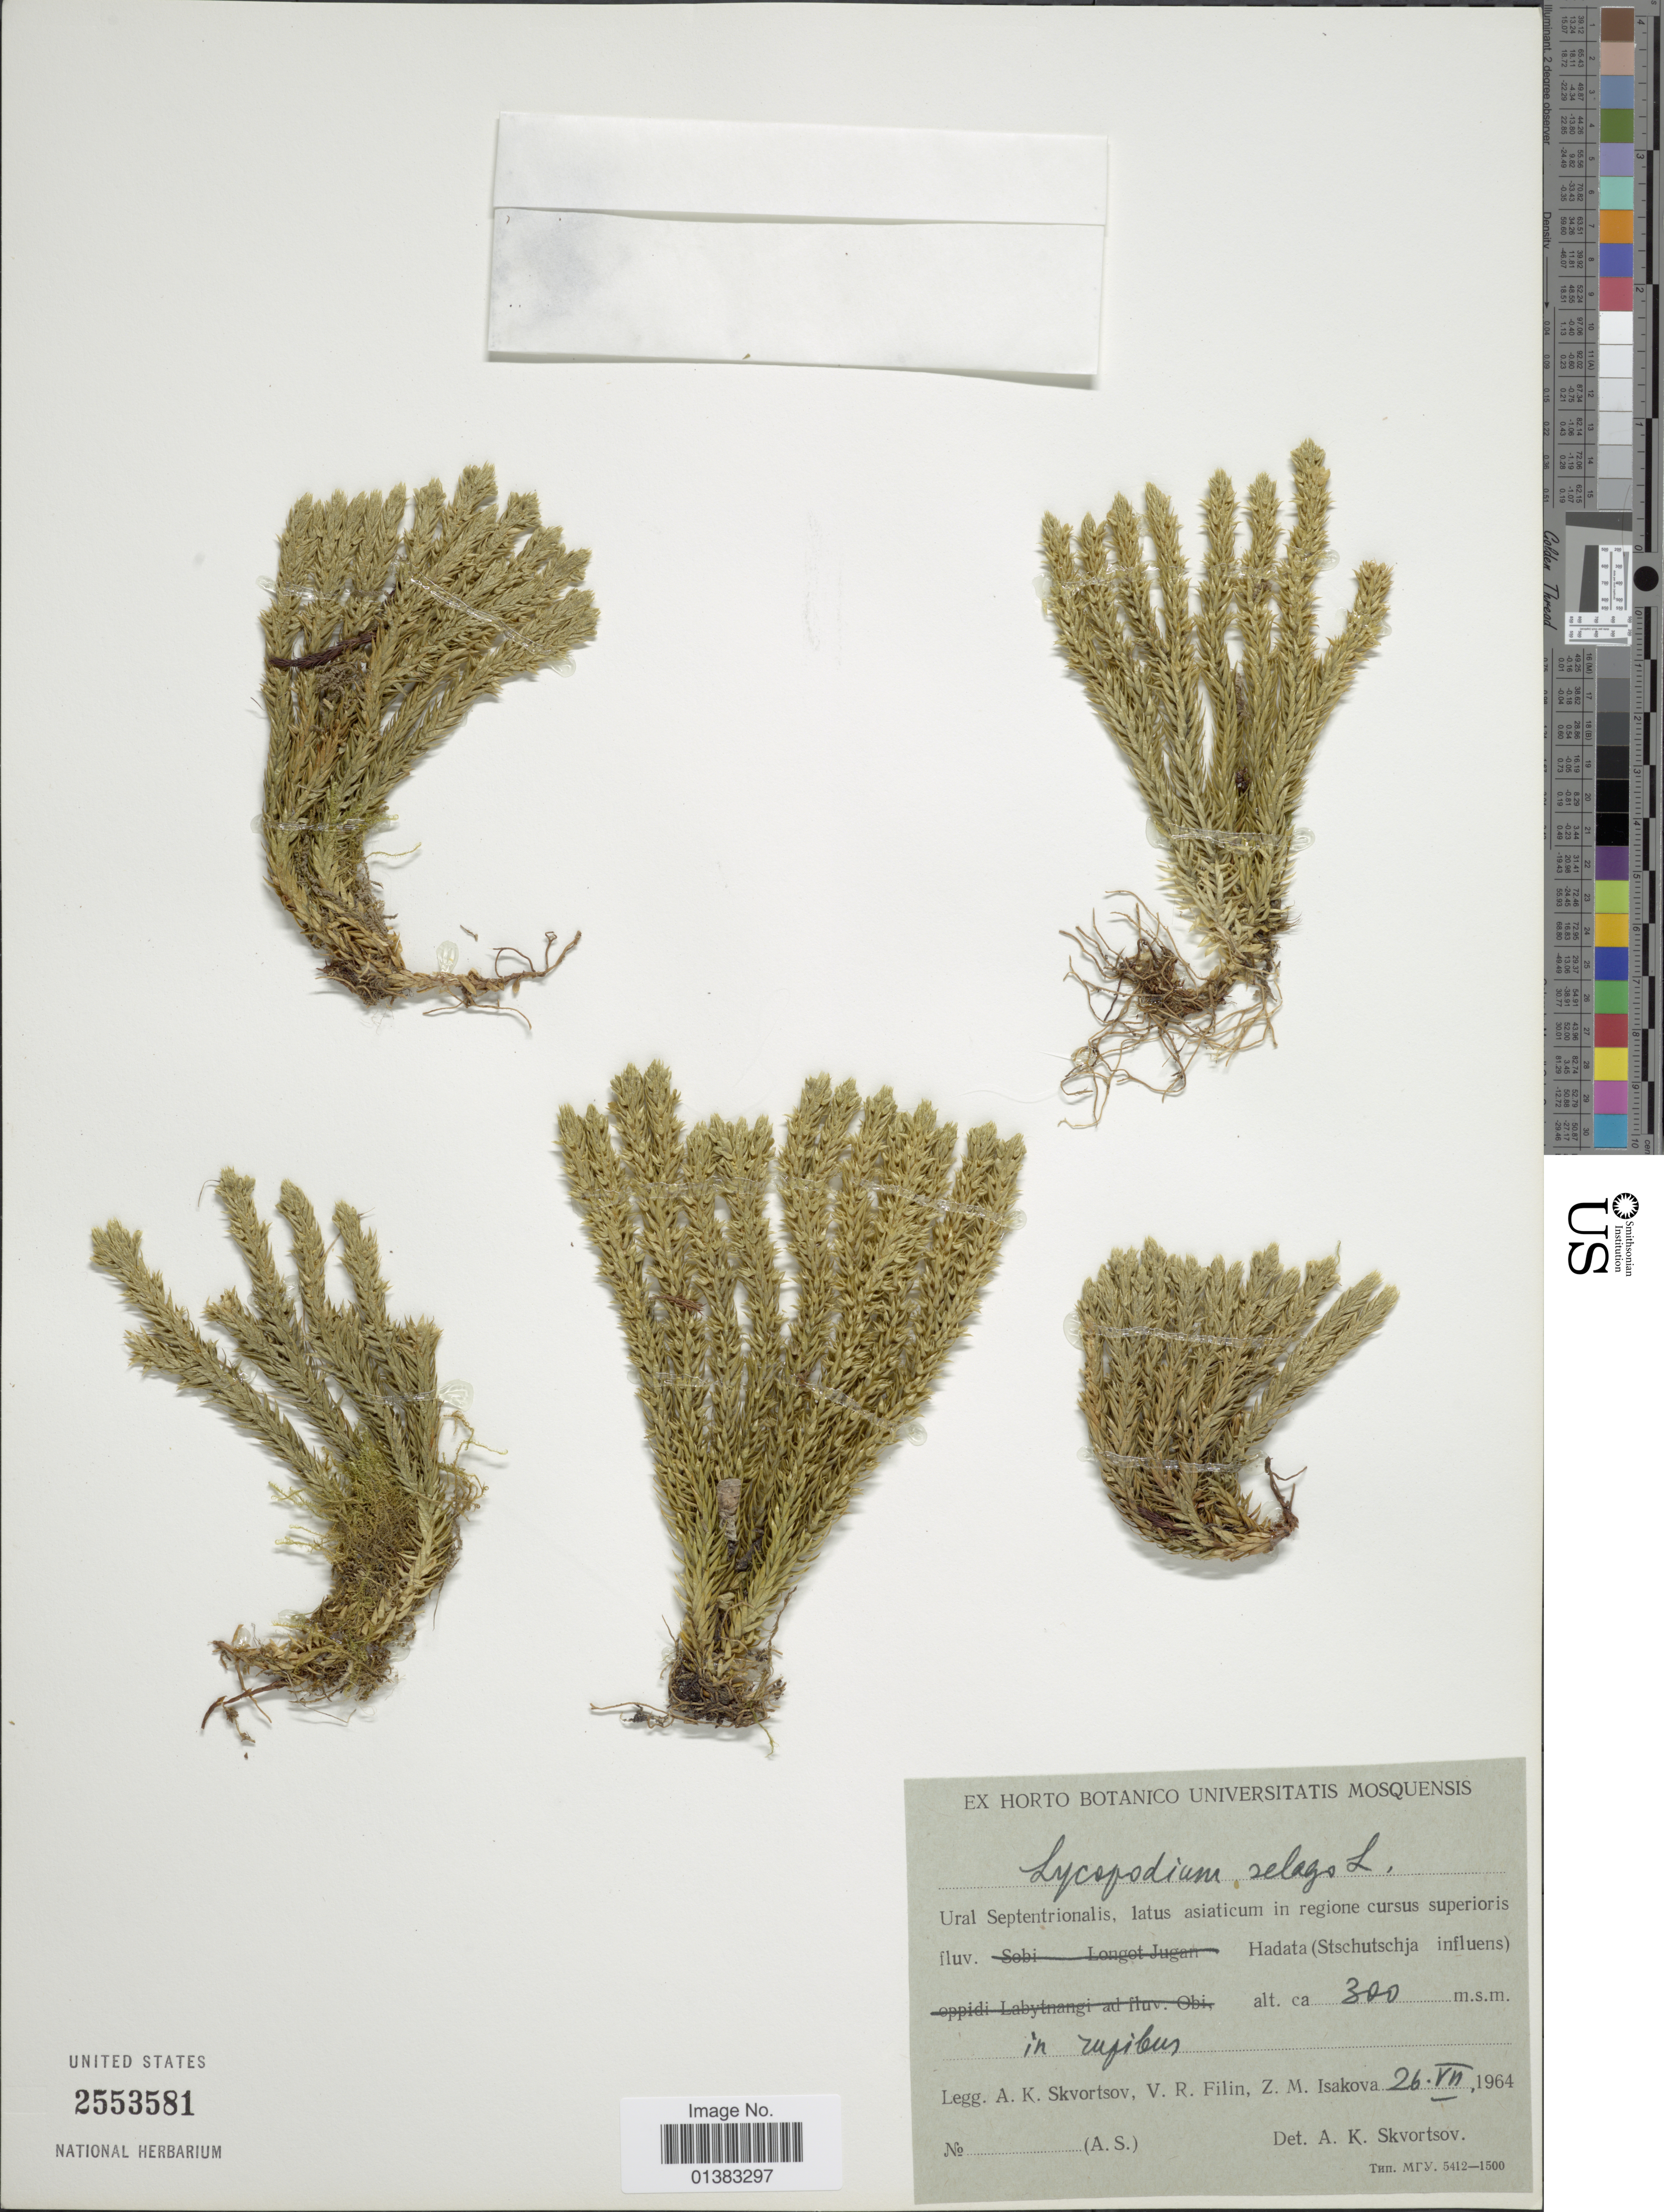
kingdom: Plantae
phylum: Tracheophyta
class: Lycopodiopsida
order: Lycopodiales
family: Lycopodiaceae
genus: Huperzia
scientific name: Huperzia selago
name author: (L.) Bernh. ex Schrank & Mart.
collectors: A. K. Skvortsov, V. Filin & Z. Isakova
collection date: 1964-07-26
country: Russian Federation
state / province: Yamalo-Nenets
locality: Ural Septentrionalis, latus asiaticum in regione cursus suprioris, Hadata (Stschutschja influens)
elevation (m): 300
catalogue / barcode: US 2553581